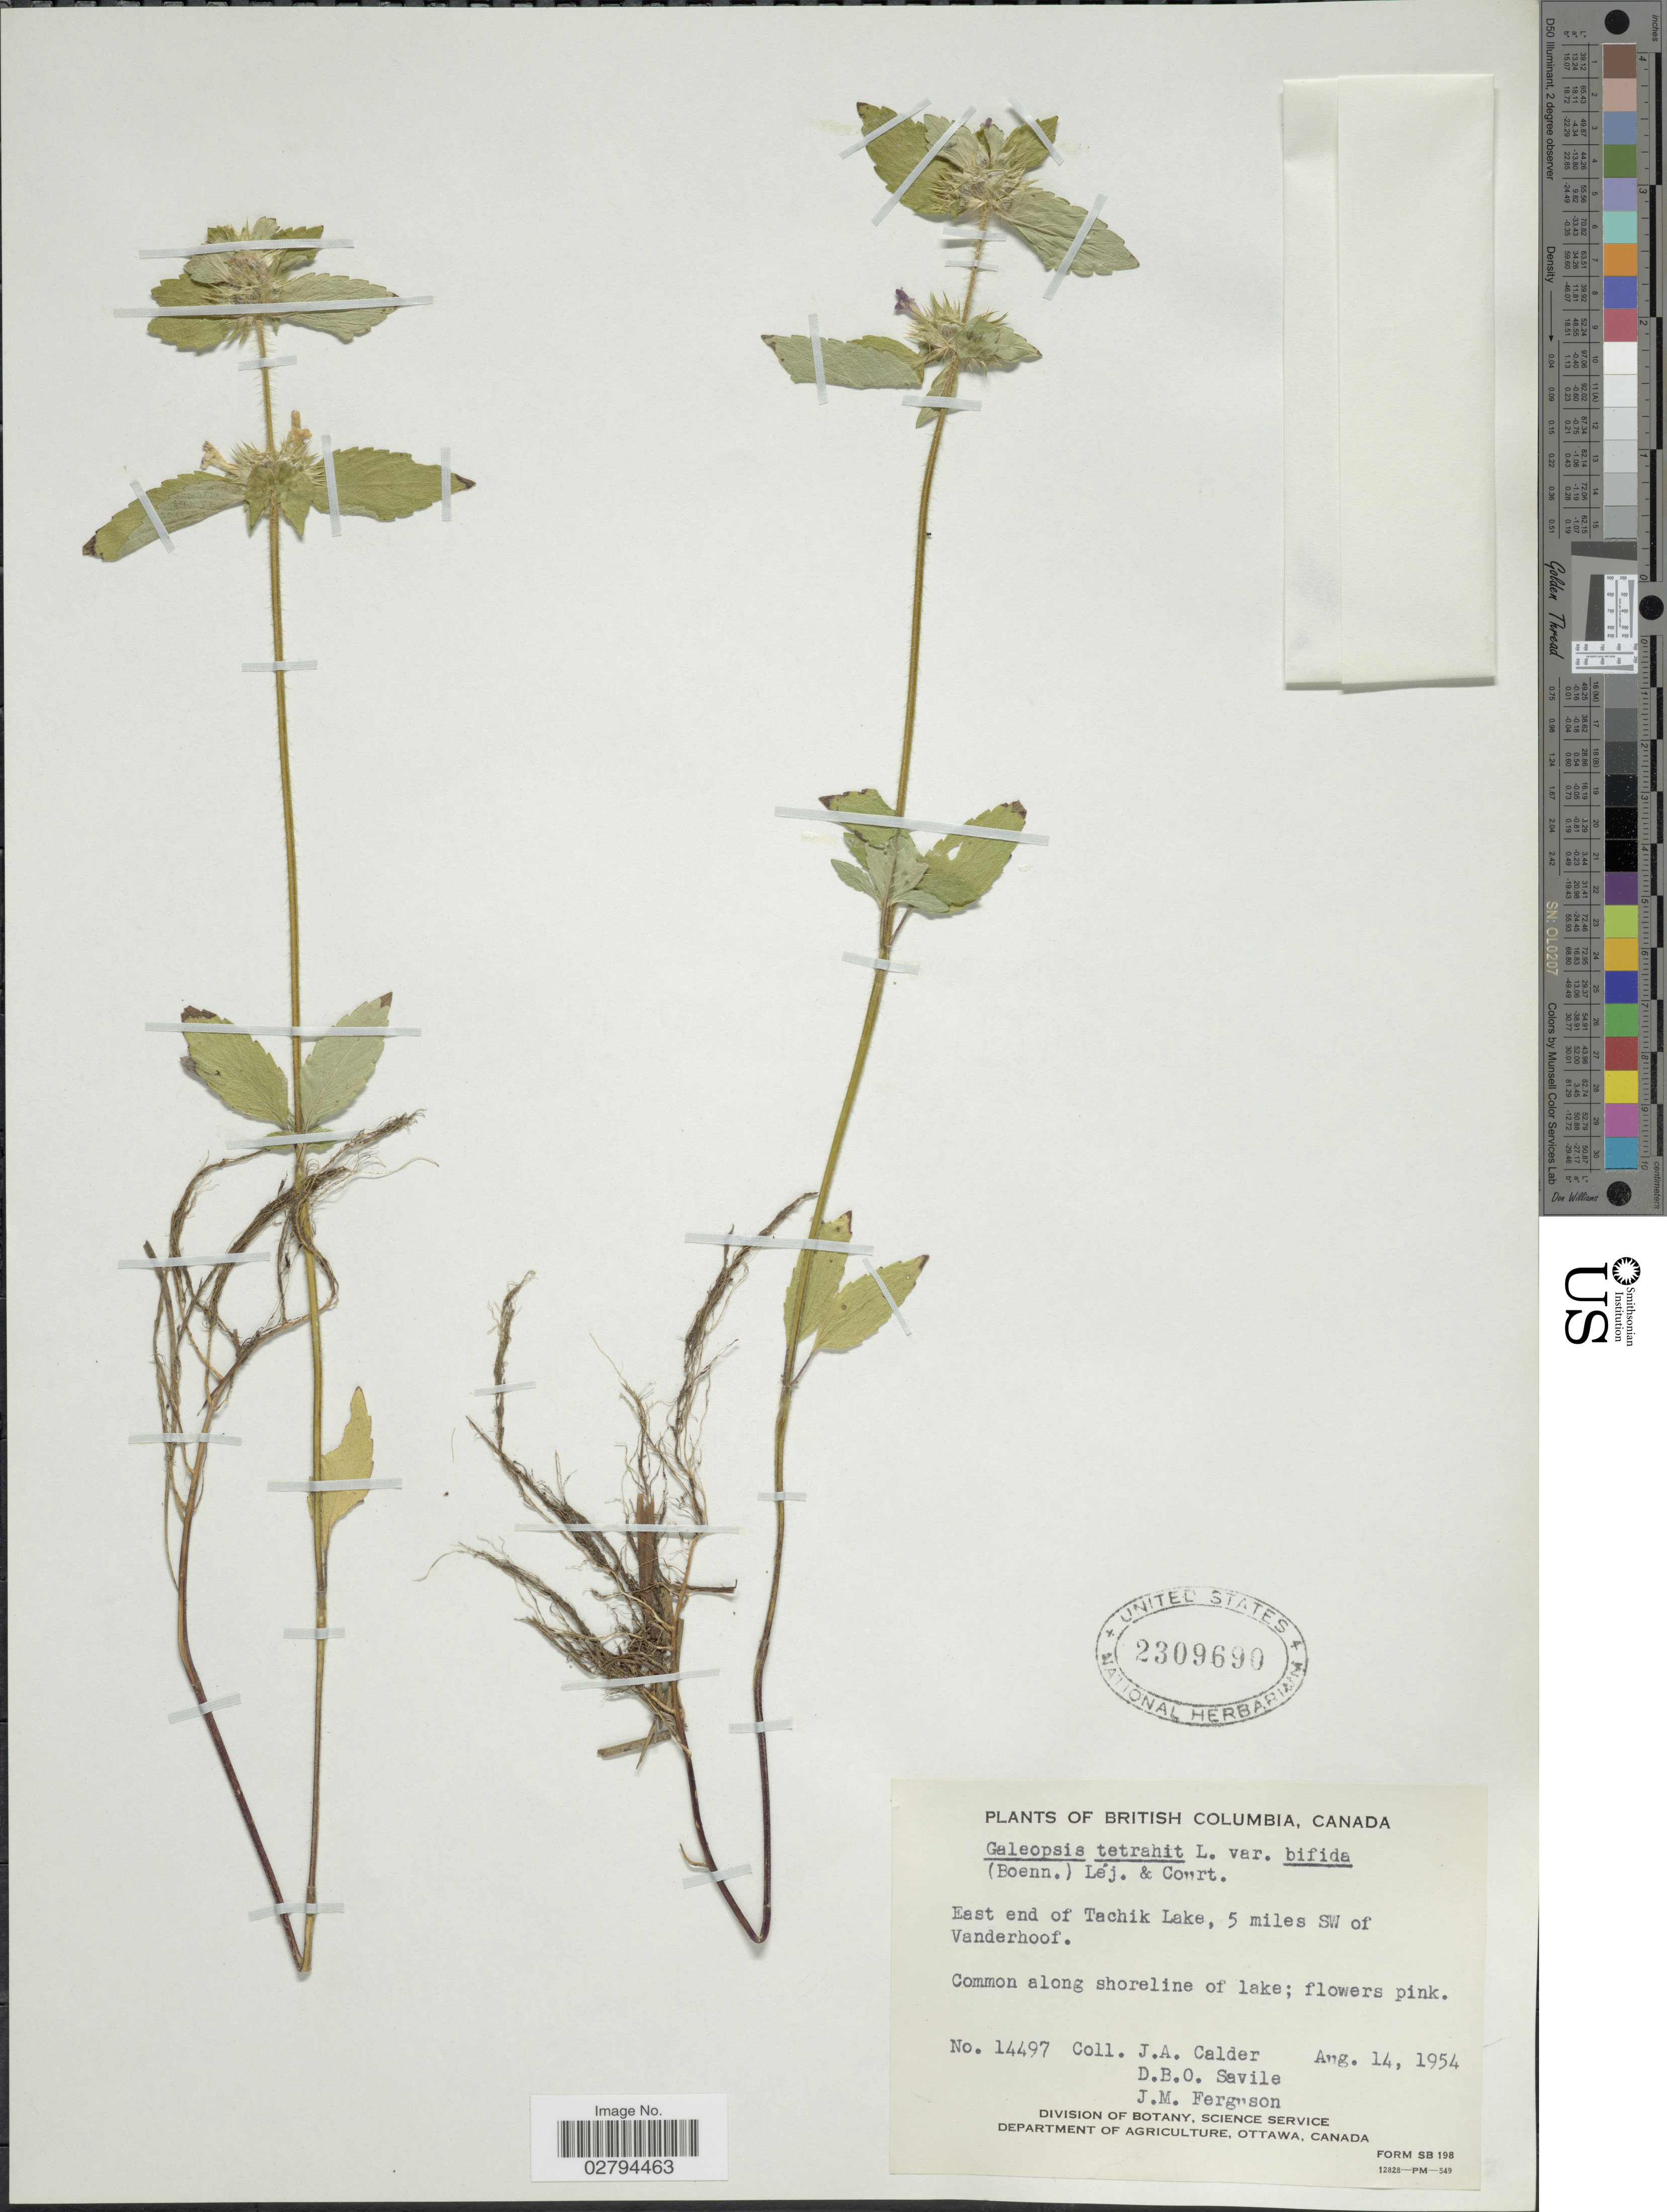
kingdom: Plantae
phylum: Tracheophyta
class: Magnoliopsida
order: Lamiales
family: Lamiaceae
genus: Galeopsis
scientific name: Galeopsis tetrahit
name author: L.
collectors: J. A. Calder, D. Savile & J. M. Ferguson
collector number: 14497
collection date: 1954-08-14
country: Canada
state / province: British Columbia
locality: East end of Tachik Lake, 5 miles SW of Vanderhoof.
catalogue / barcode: US 2309690